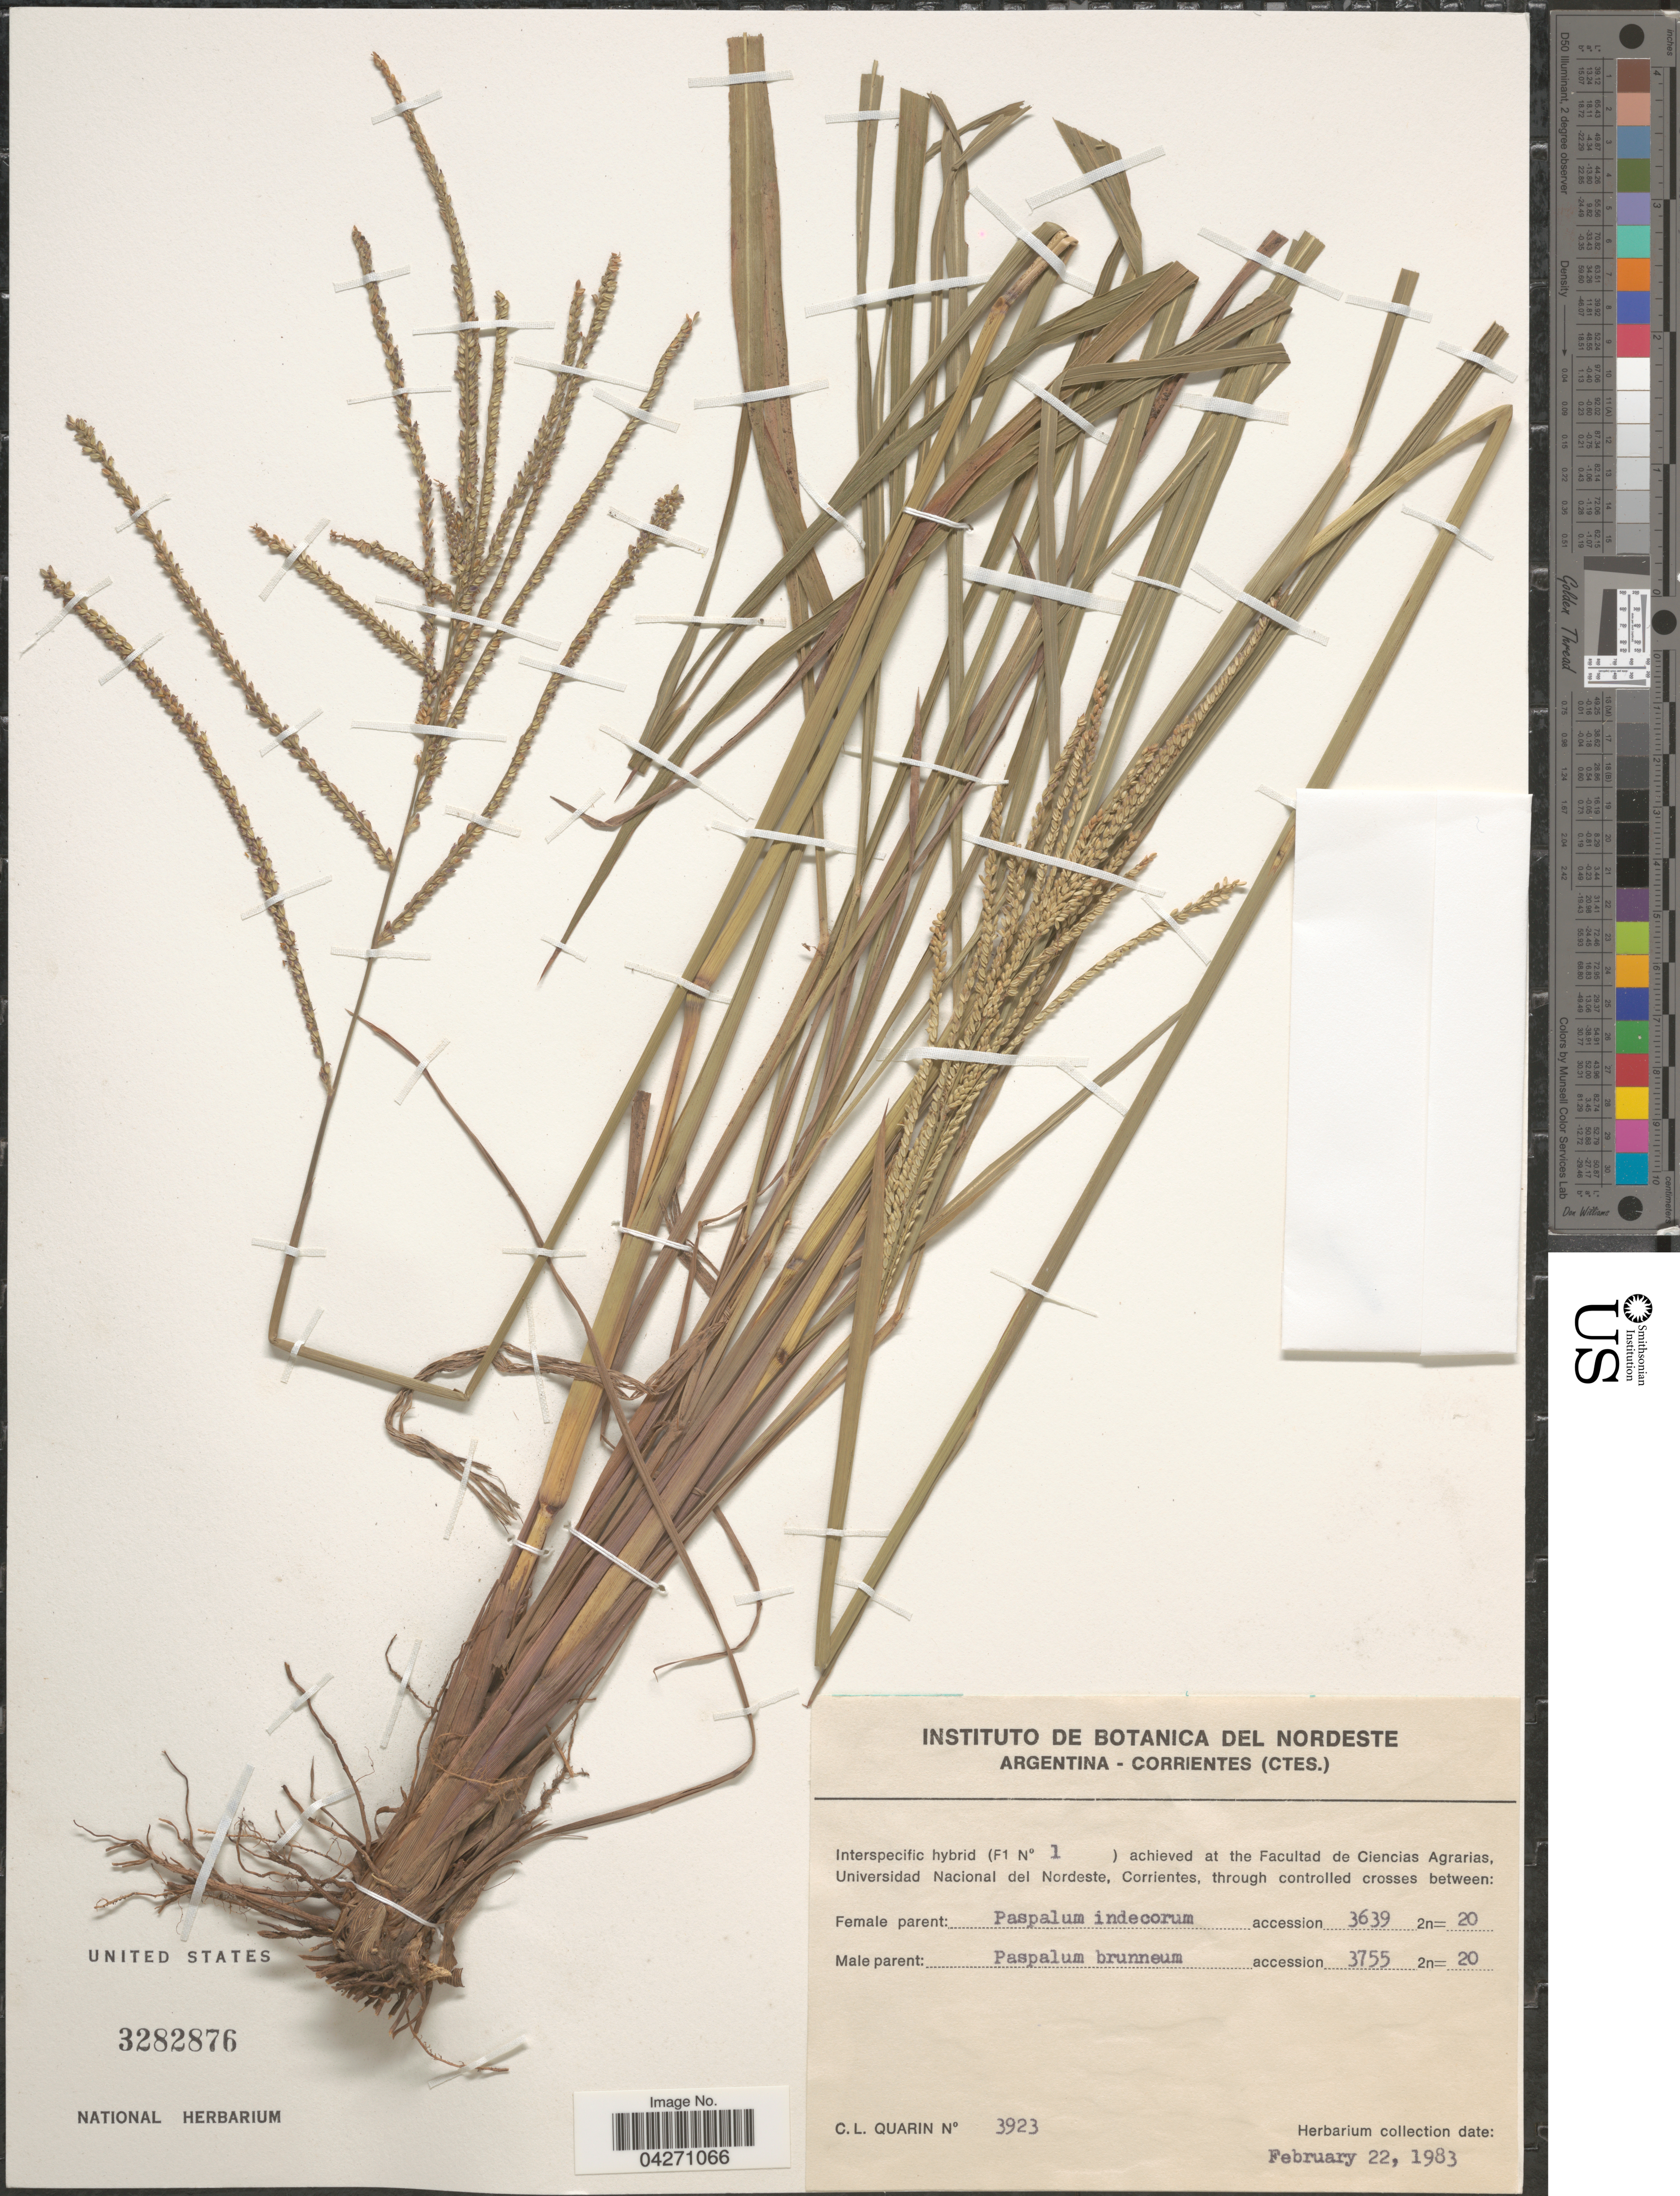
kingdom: Plantae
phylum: Tracheophyta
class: Liliopsida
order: Poales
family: Poaceae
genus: Paspalum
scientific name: Paspalum indecorum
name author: Mez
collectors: C. Quarin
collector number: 3923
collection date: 1983-02-22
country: Argentina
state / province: Corrientes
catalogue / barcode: US 3282876